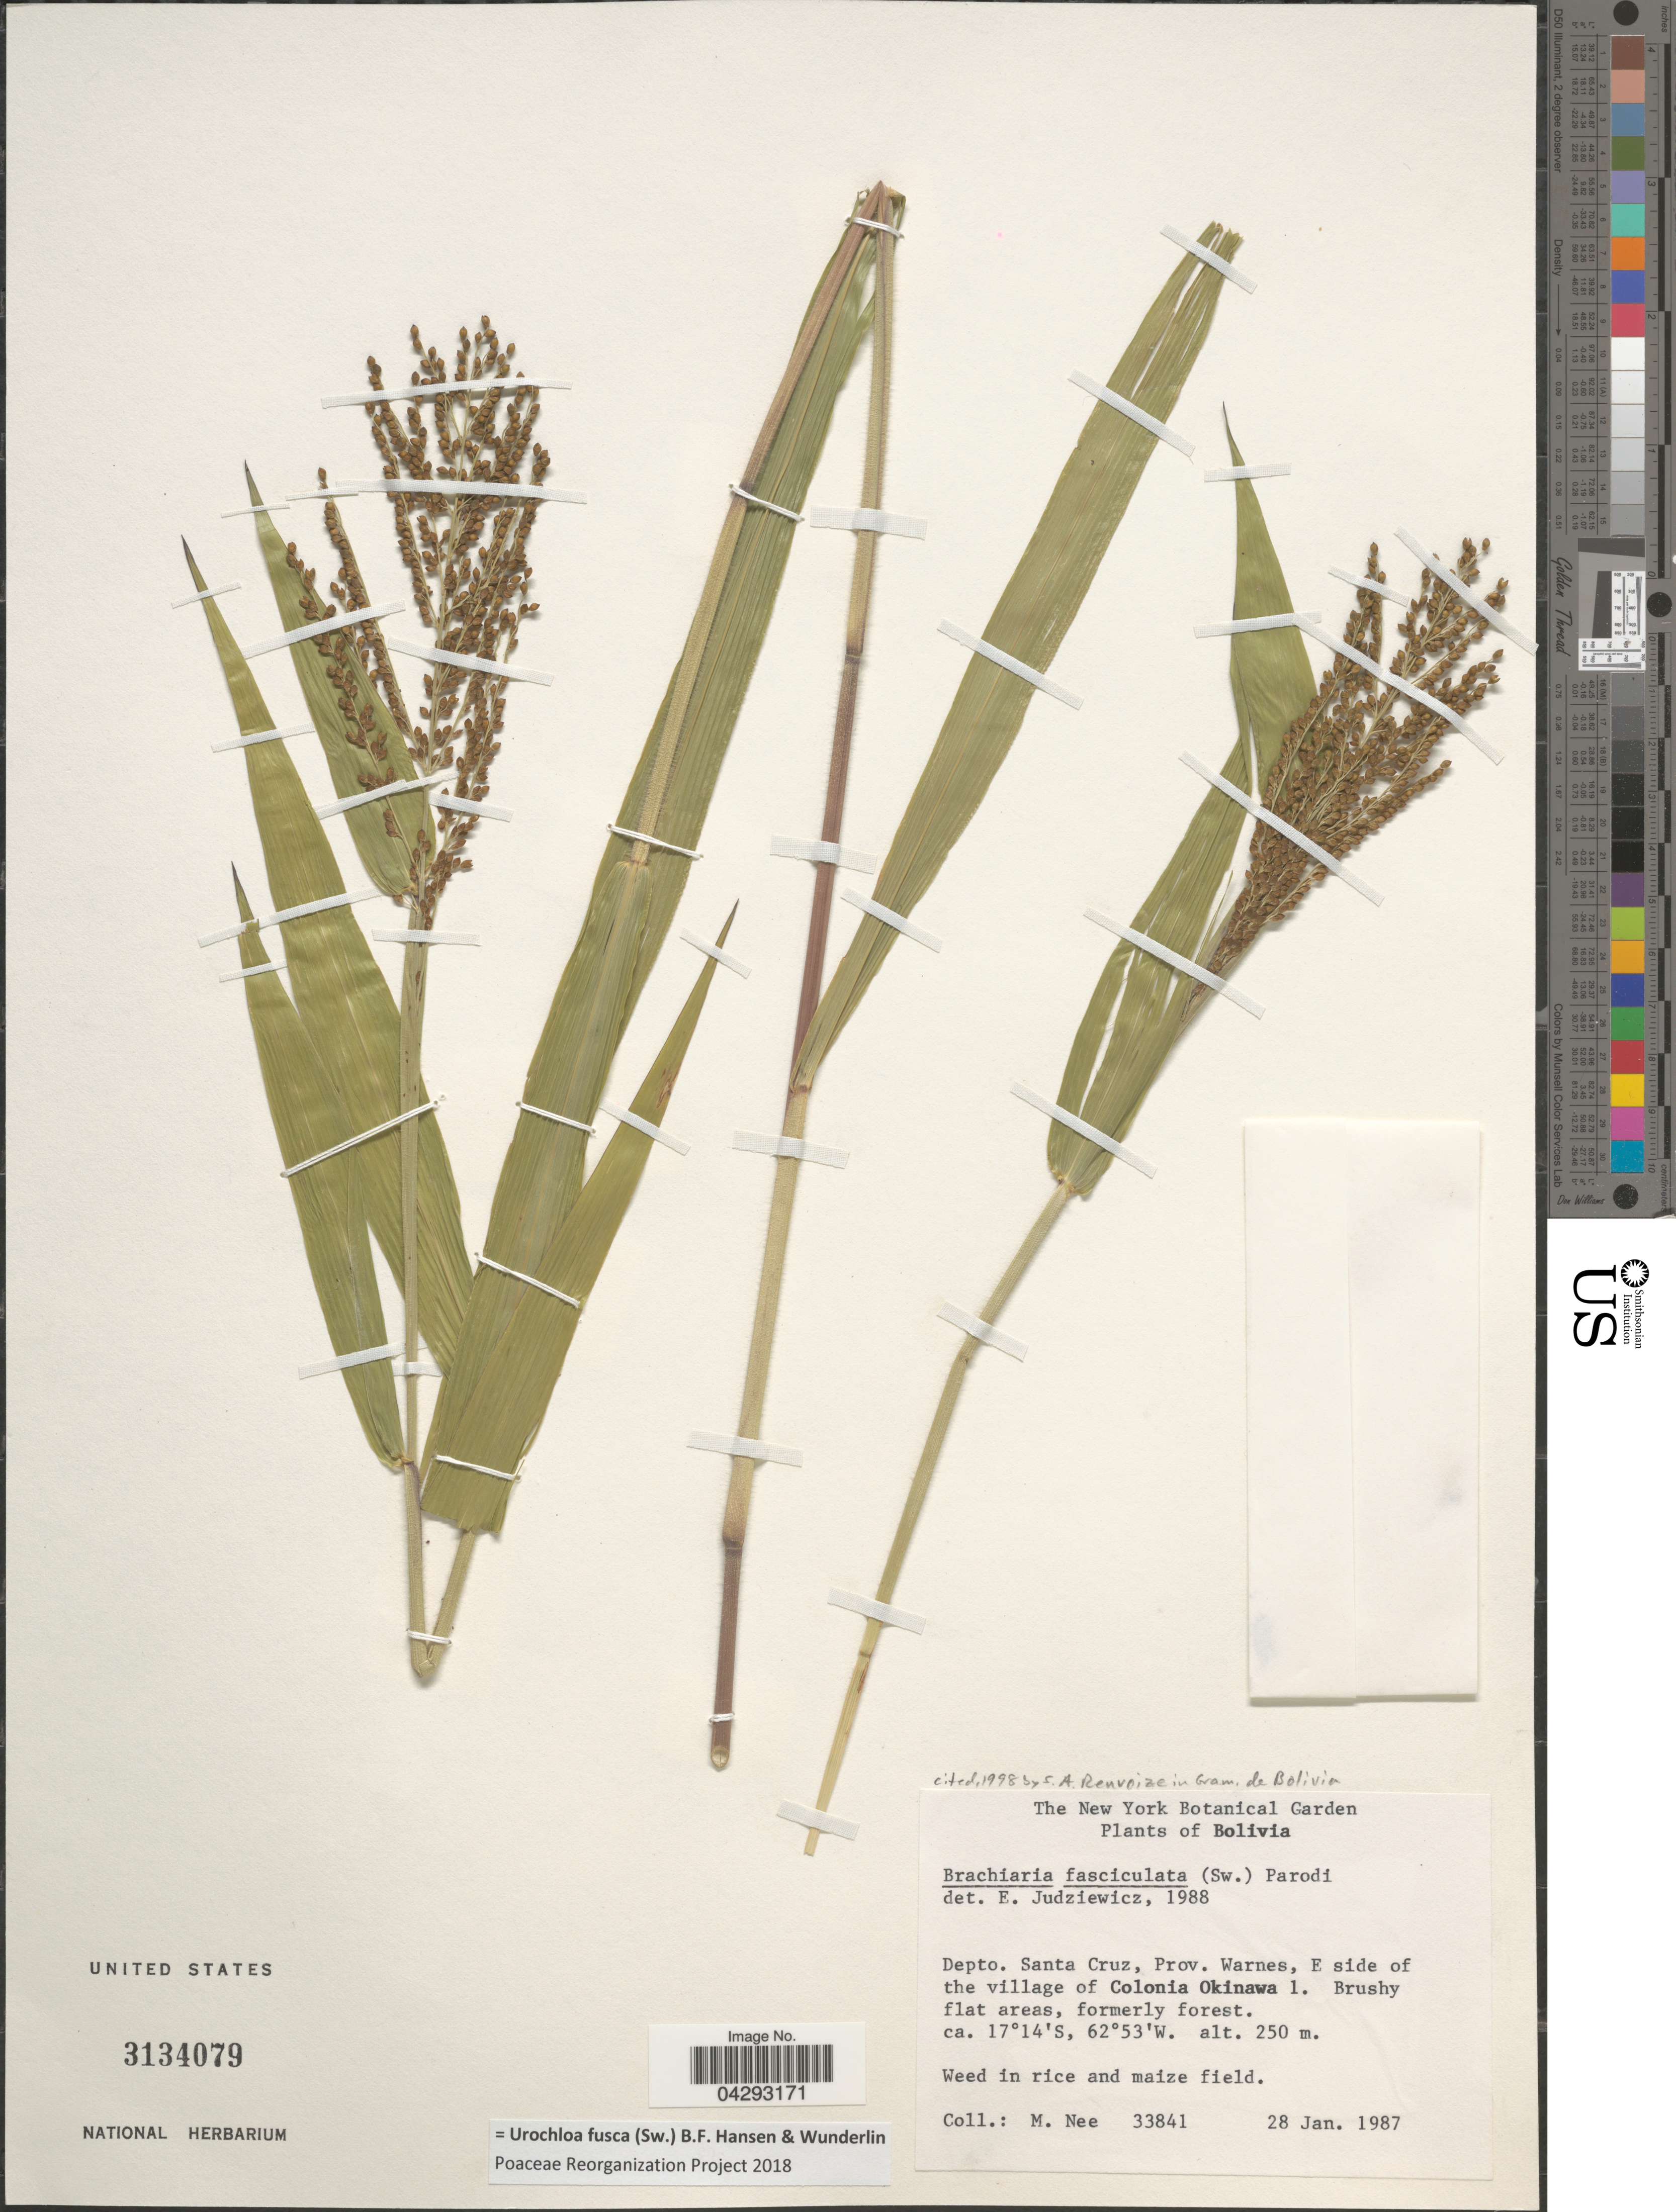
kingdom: Plantae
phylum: Tracheophyta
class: Liliopsida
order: Poales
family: Poaceae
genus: Urochloa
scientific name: Urochloa fusca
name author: (Sw.) B.F. Hansen & Wunderlin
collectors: M. Nee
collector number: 33841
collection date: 1987-01-28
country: Bolivia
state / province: Santa Cruz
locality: Depto. Santa Cruz, Prov. Warnes, E side of the village of Colonia Okinawa 1. Weed in rice and maize field.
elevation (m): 250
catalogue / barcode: US 3134079